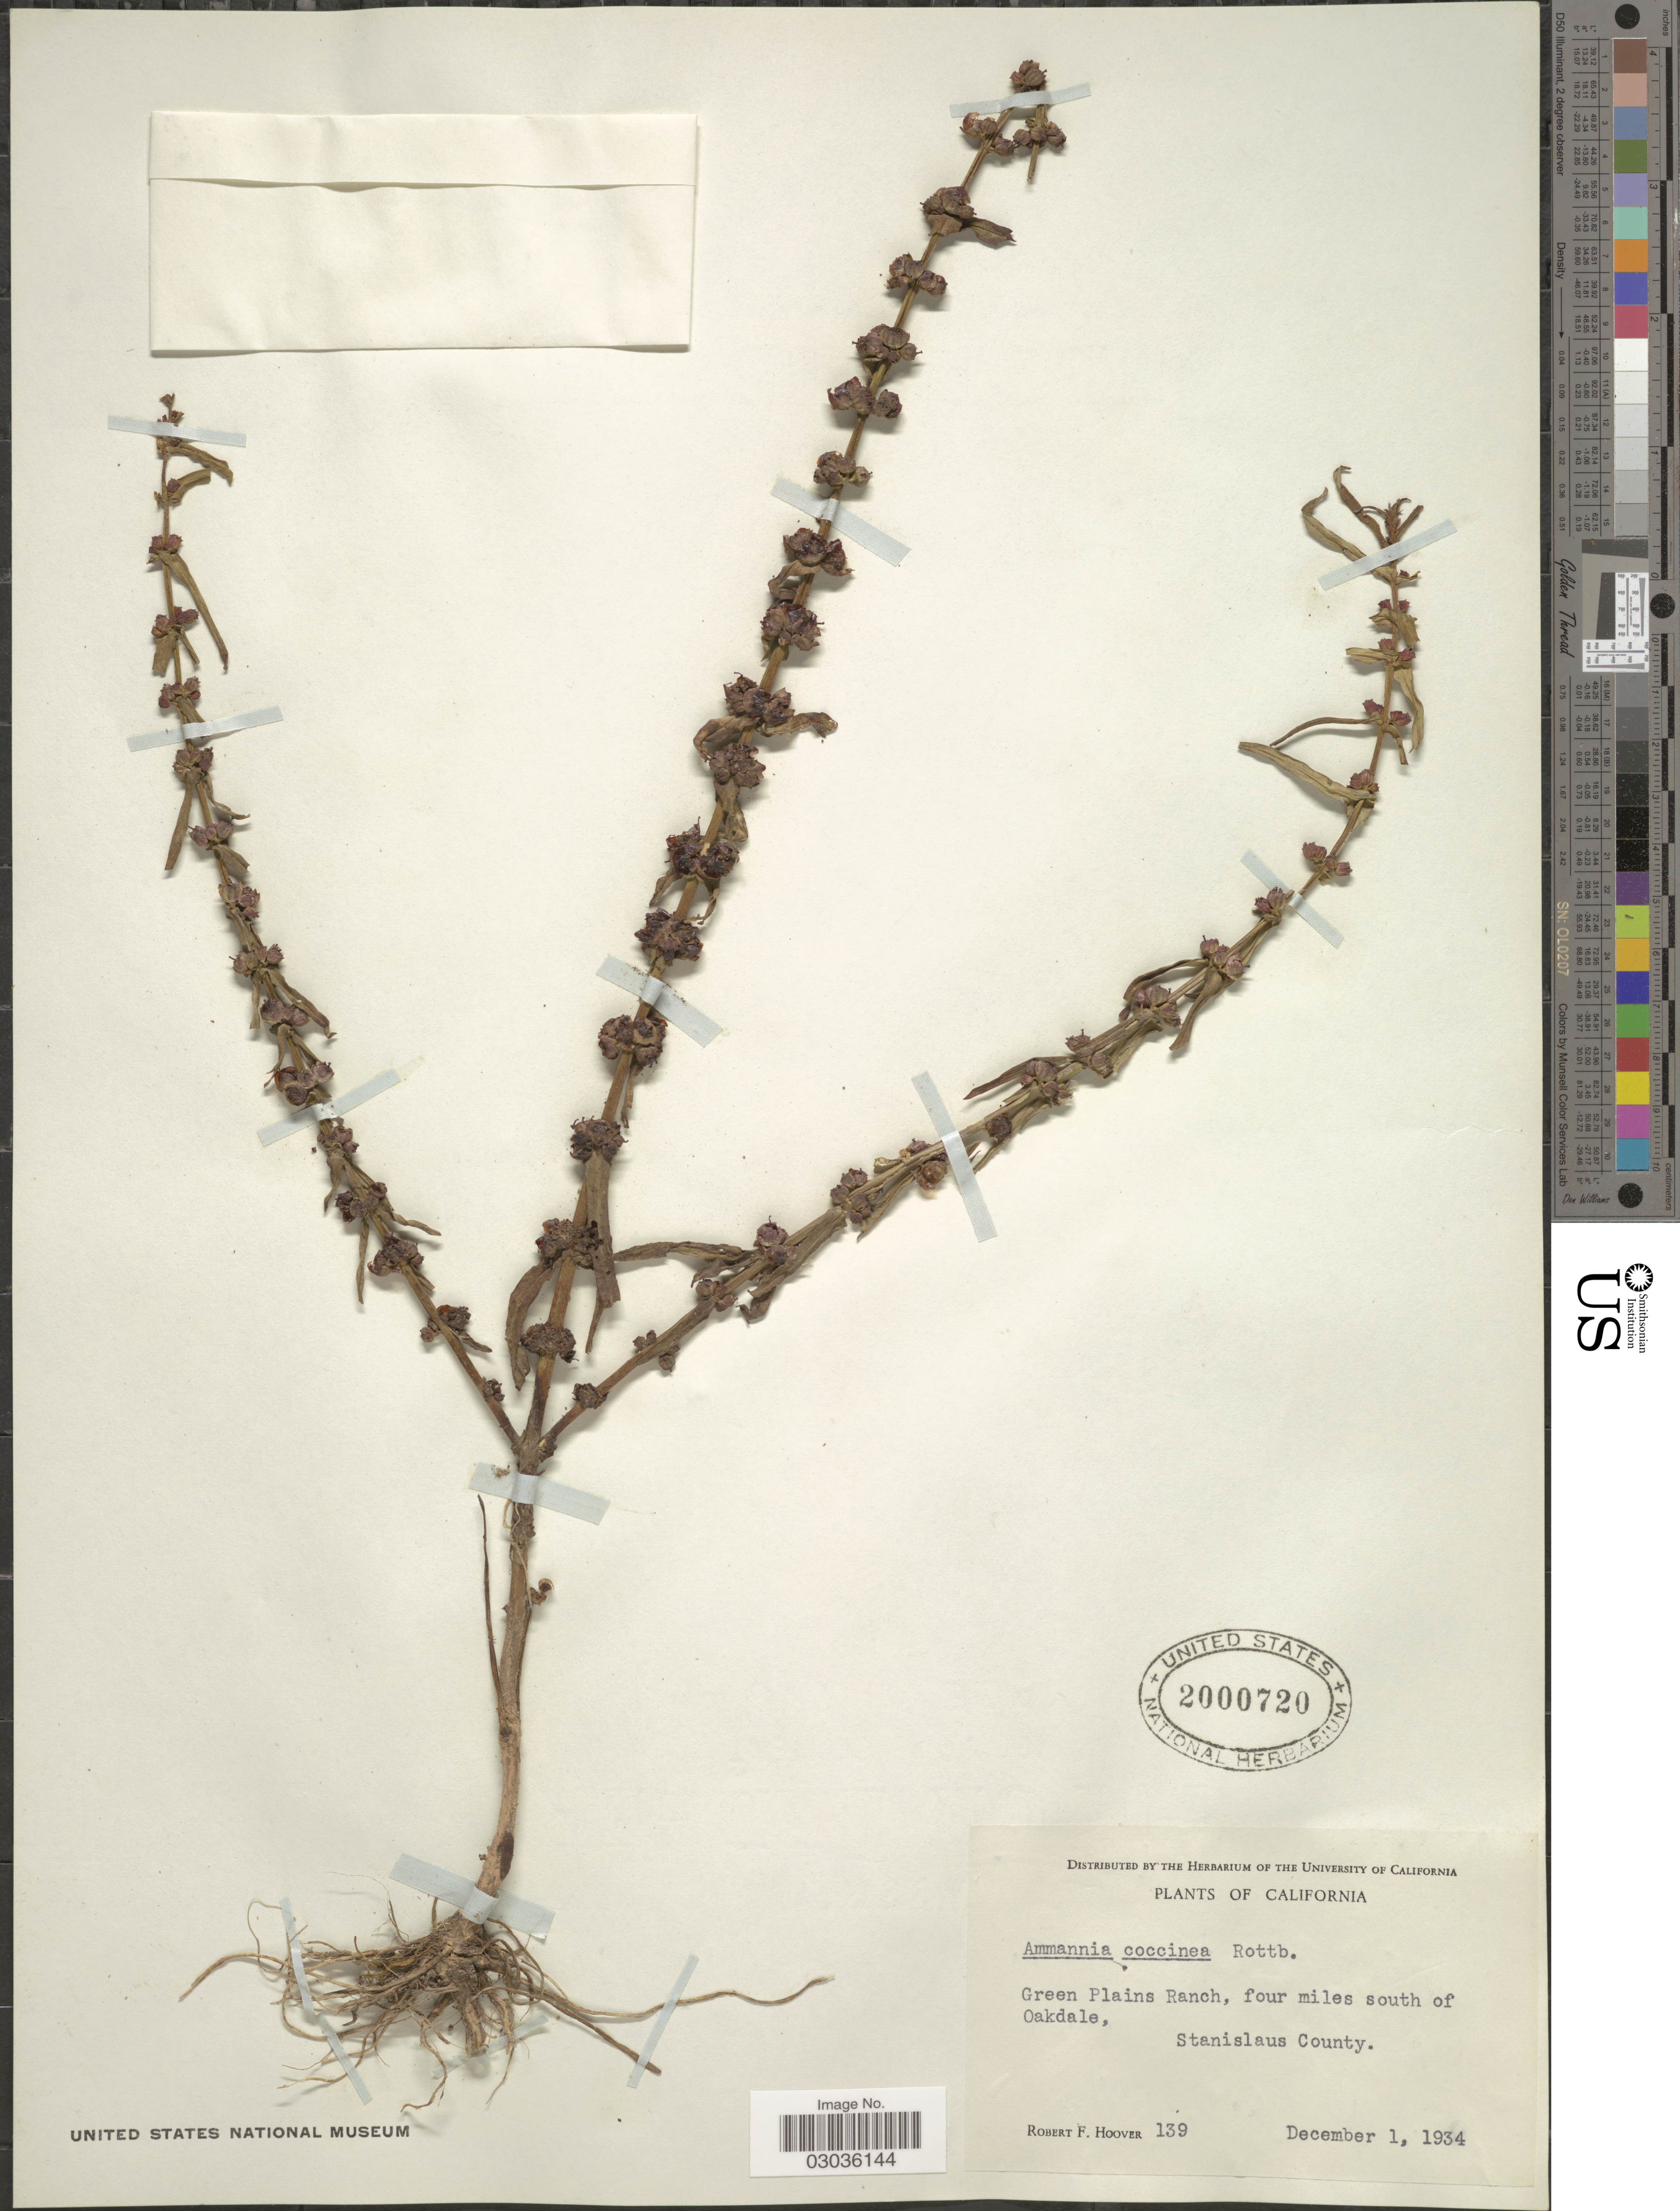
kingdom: Plantae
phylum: Tracheophyta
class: Magnoliopsida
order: Myrtales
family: Lythraceae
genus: Ammannia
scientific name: Ammannia coccinea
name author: Rottb.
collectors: R. F. Hoover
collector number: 139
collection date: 1934-12-01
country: United States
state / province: California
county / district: Stanislaus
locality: Green Plains Ranch, four miles south of Oakdale, Stanislaus County.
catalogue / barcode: US 2000720